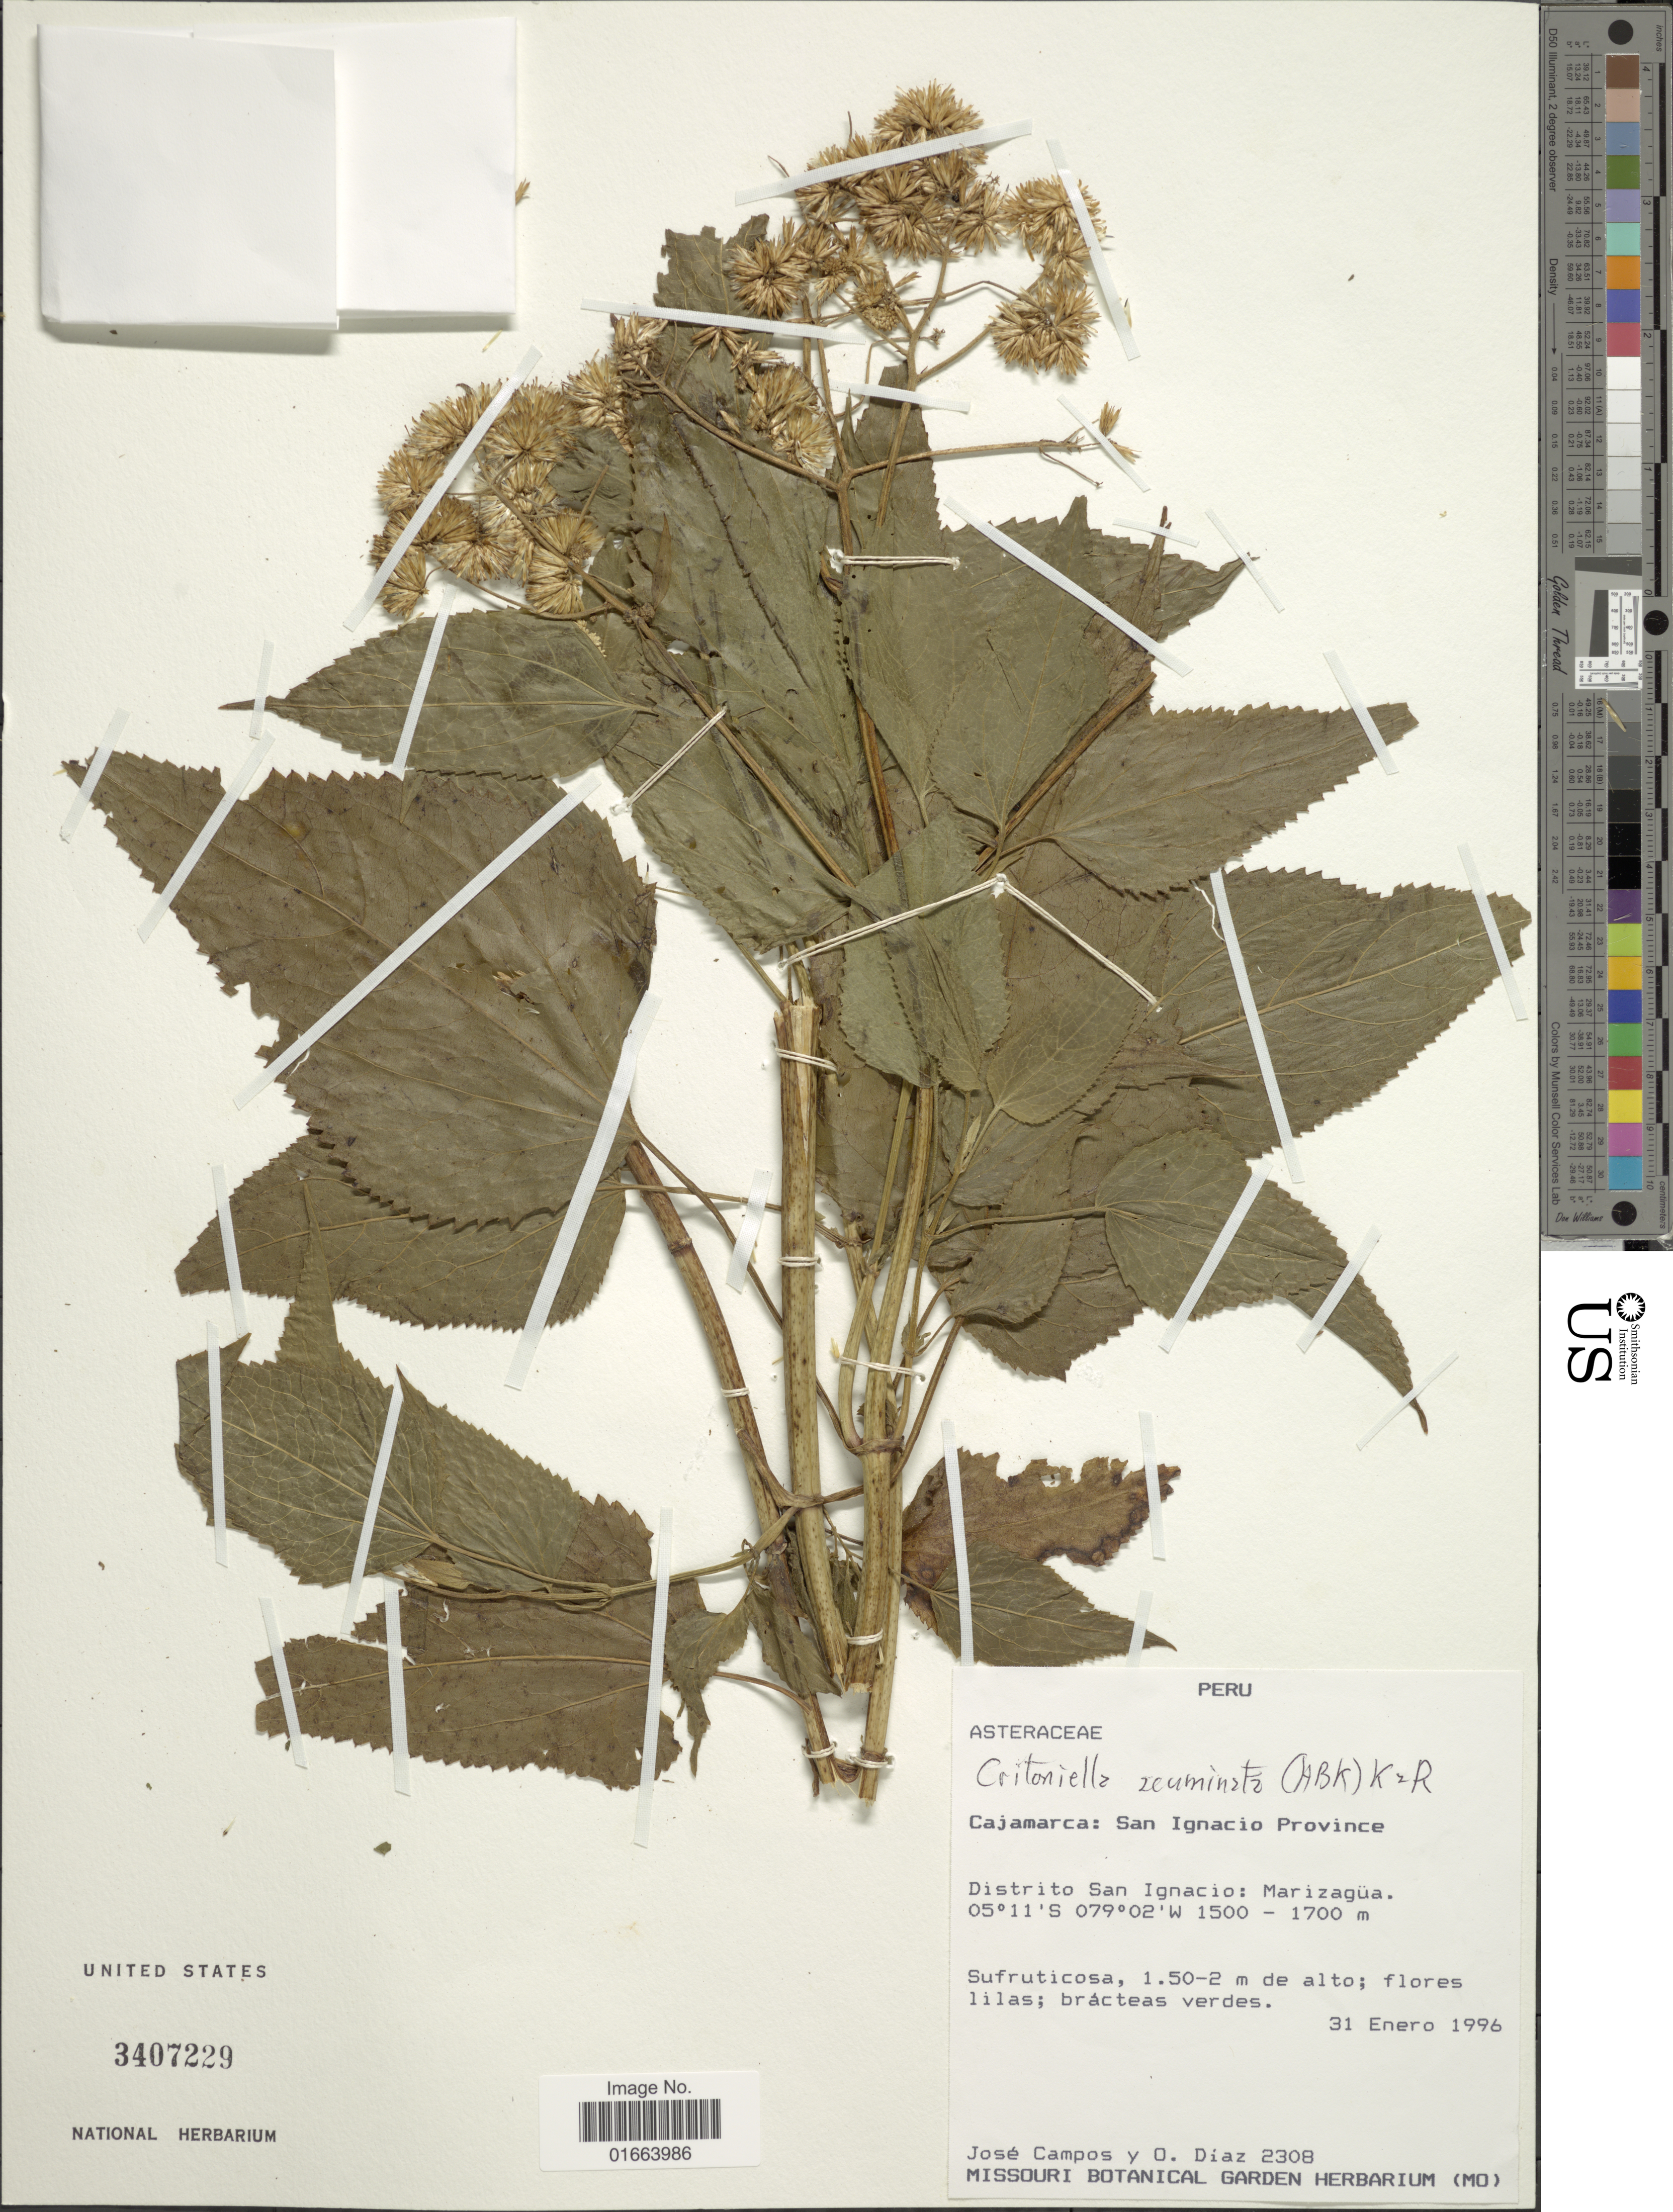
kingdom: Plantae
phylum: Tracheophyta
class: Magnoliopsida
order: Asterales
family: Asteraceae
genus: Critoniella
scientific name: Critoniella acuminata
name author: (Kunth) R.M. King & H. Rob.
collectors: J. Campos & O. Diaz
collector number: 2308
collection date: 1996-01-31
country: Peru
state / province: Cajamarca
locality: San Ignacio Province. Distrito San Ignacio: Marizagüa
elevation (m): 1500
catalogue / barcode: US 3407229